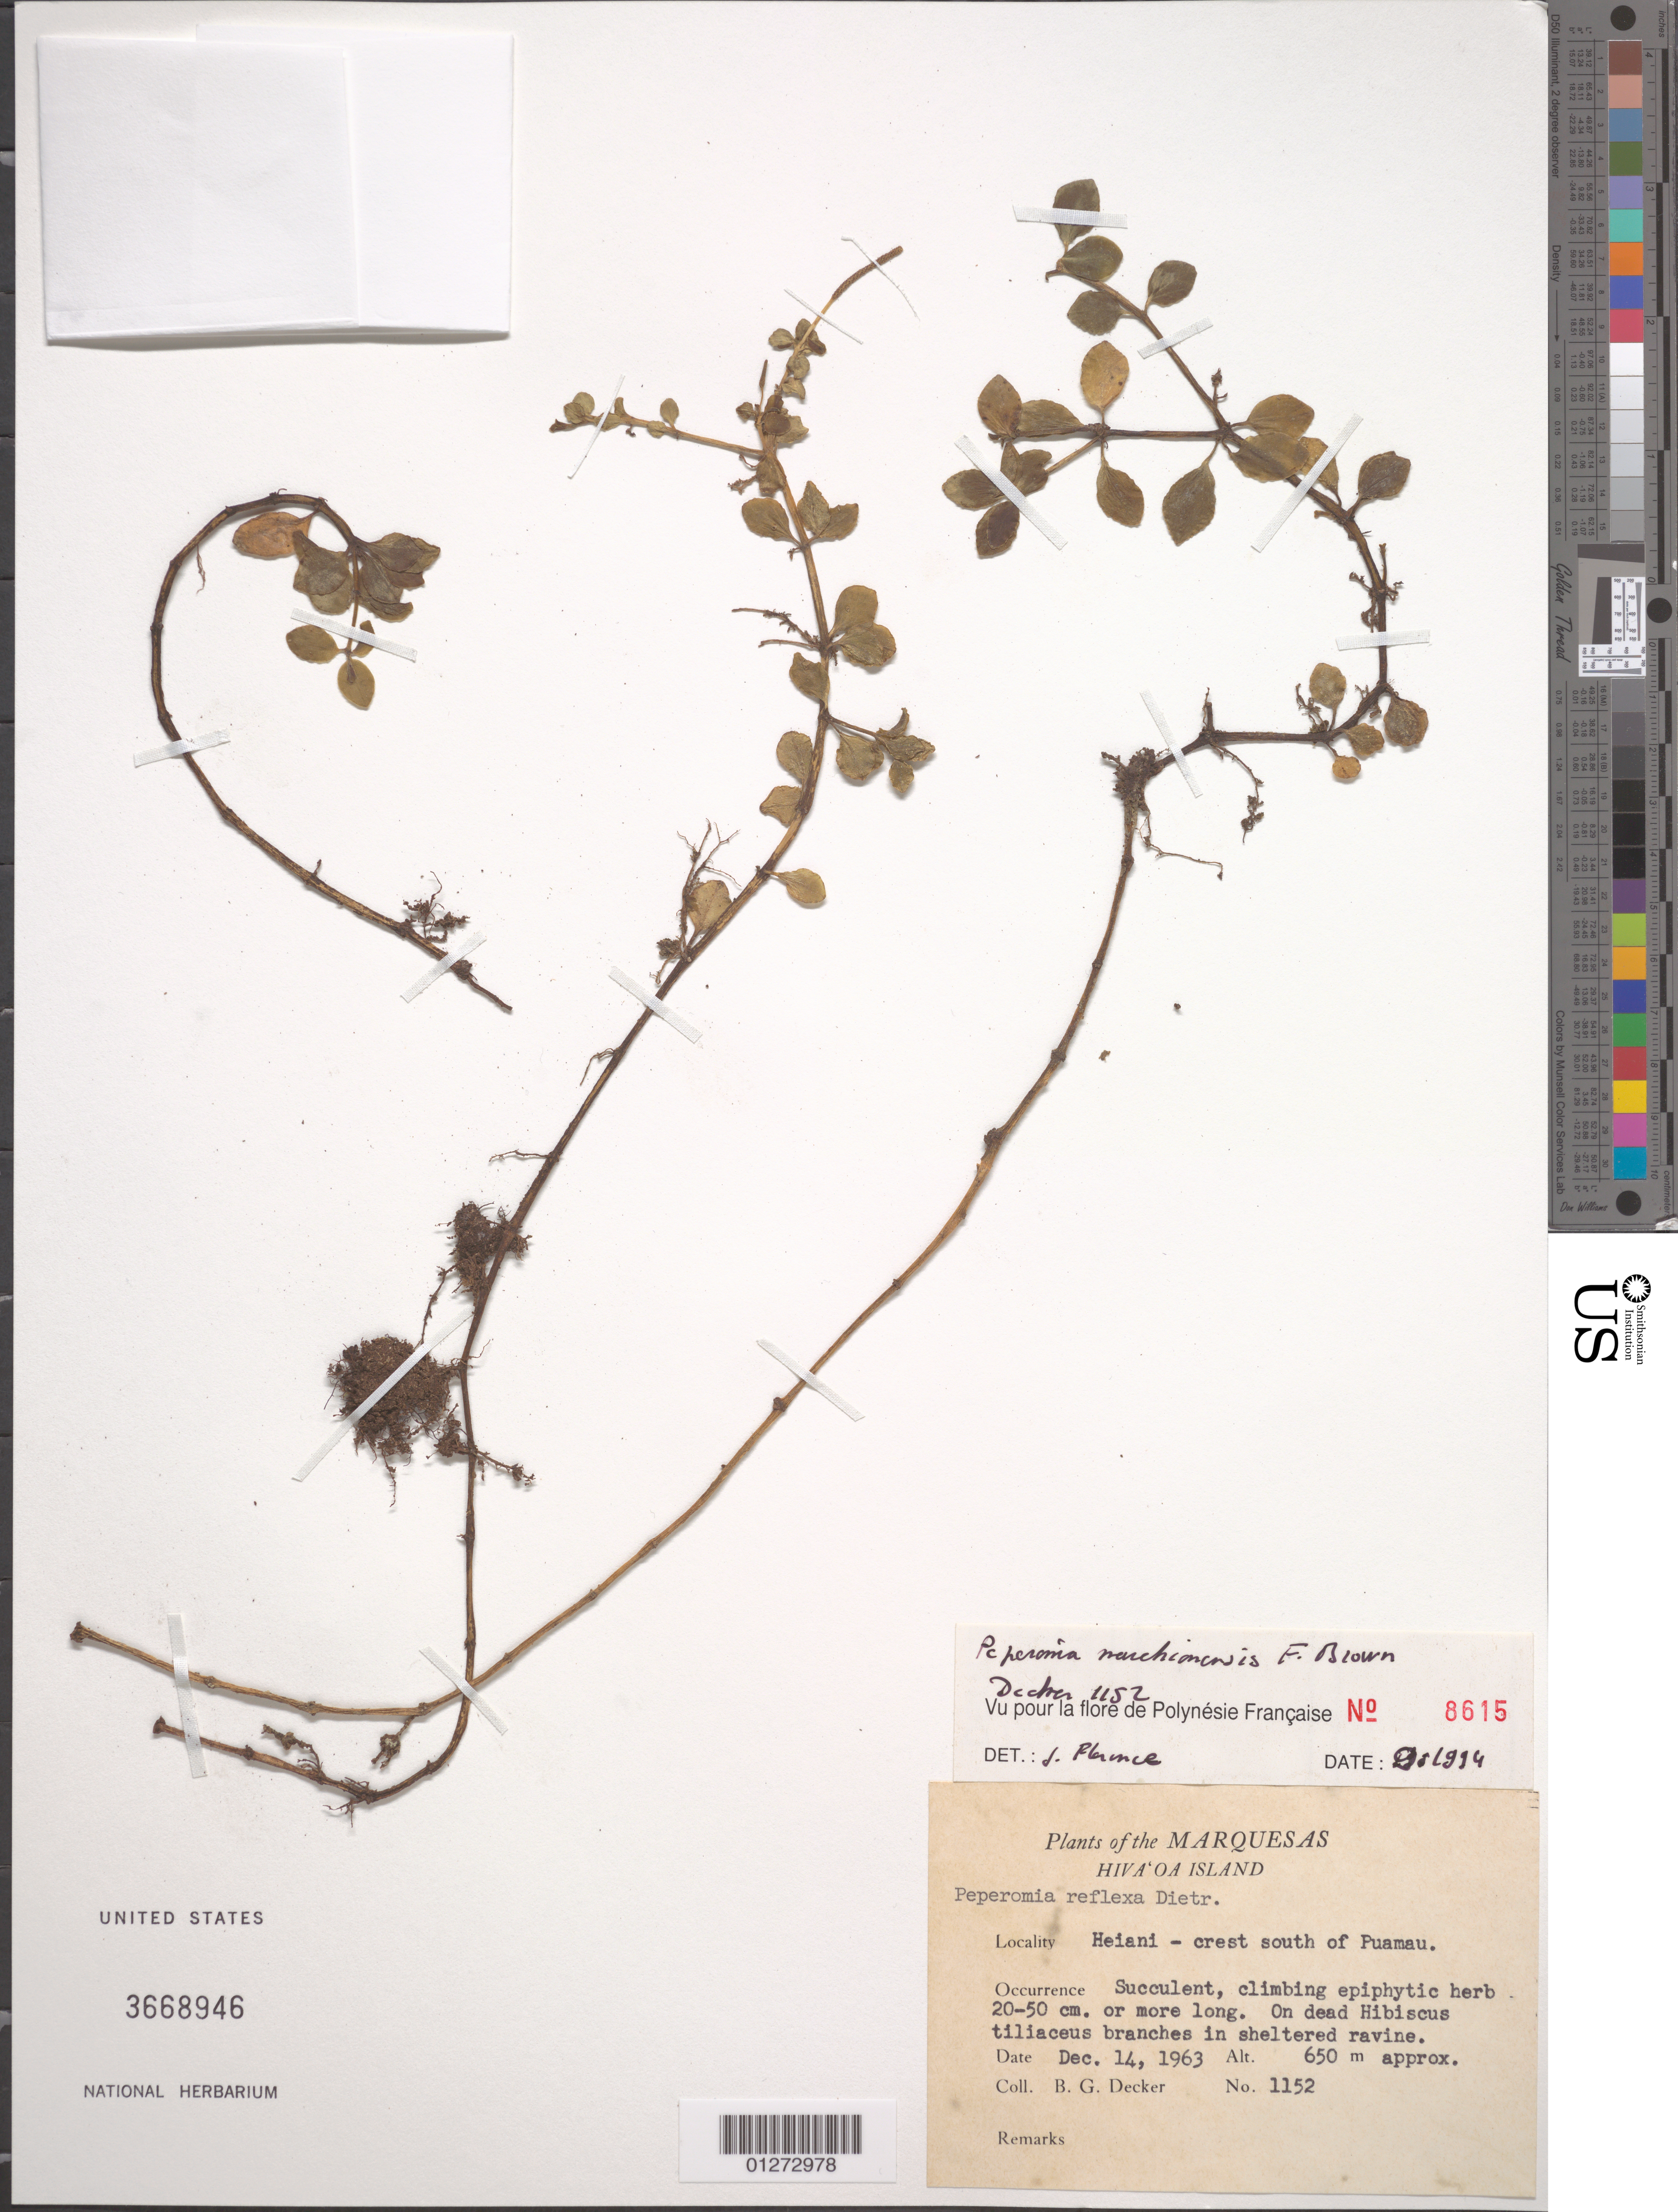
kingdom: Plantae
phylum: Tracheophyta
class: Magnoliopsida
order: Piperales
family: Piperaceae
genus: Peperomia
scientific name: Peperomia marchionensis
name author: F. Br.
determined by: Florence, J.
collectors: B. G. Decker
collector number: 1152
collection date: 1963-12-14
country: French Polynesia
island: Hiva Oa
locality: Heiani, crest S of Puamau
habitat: sheltered ravine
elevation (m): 650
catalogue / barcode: US 3668946